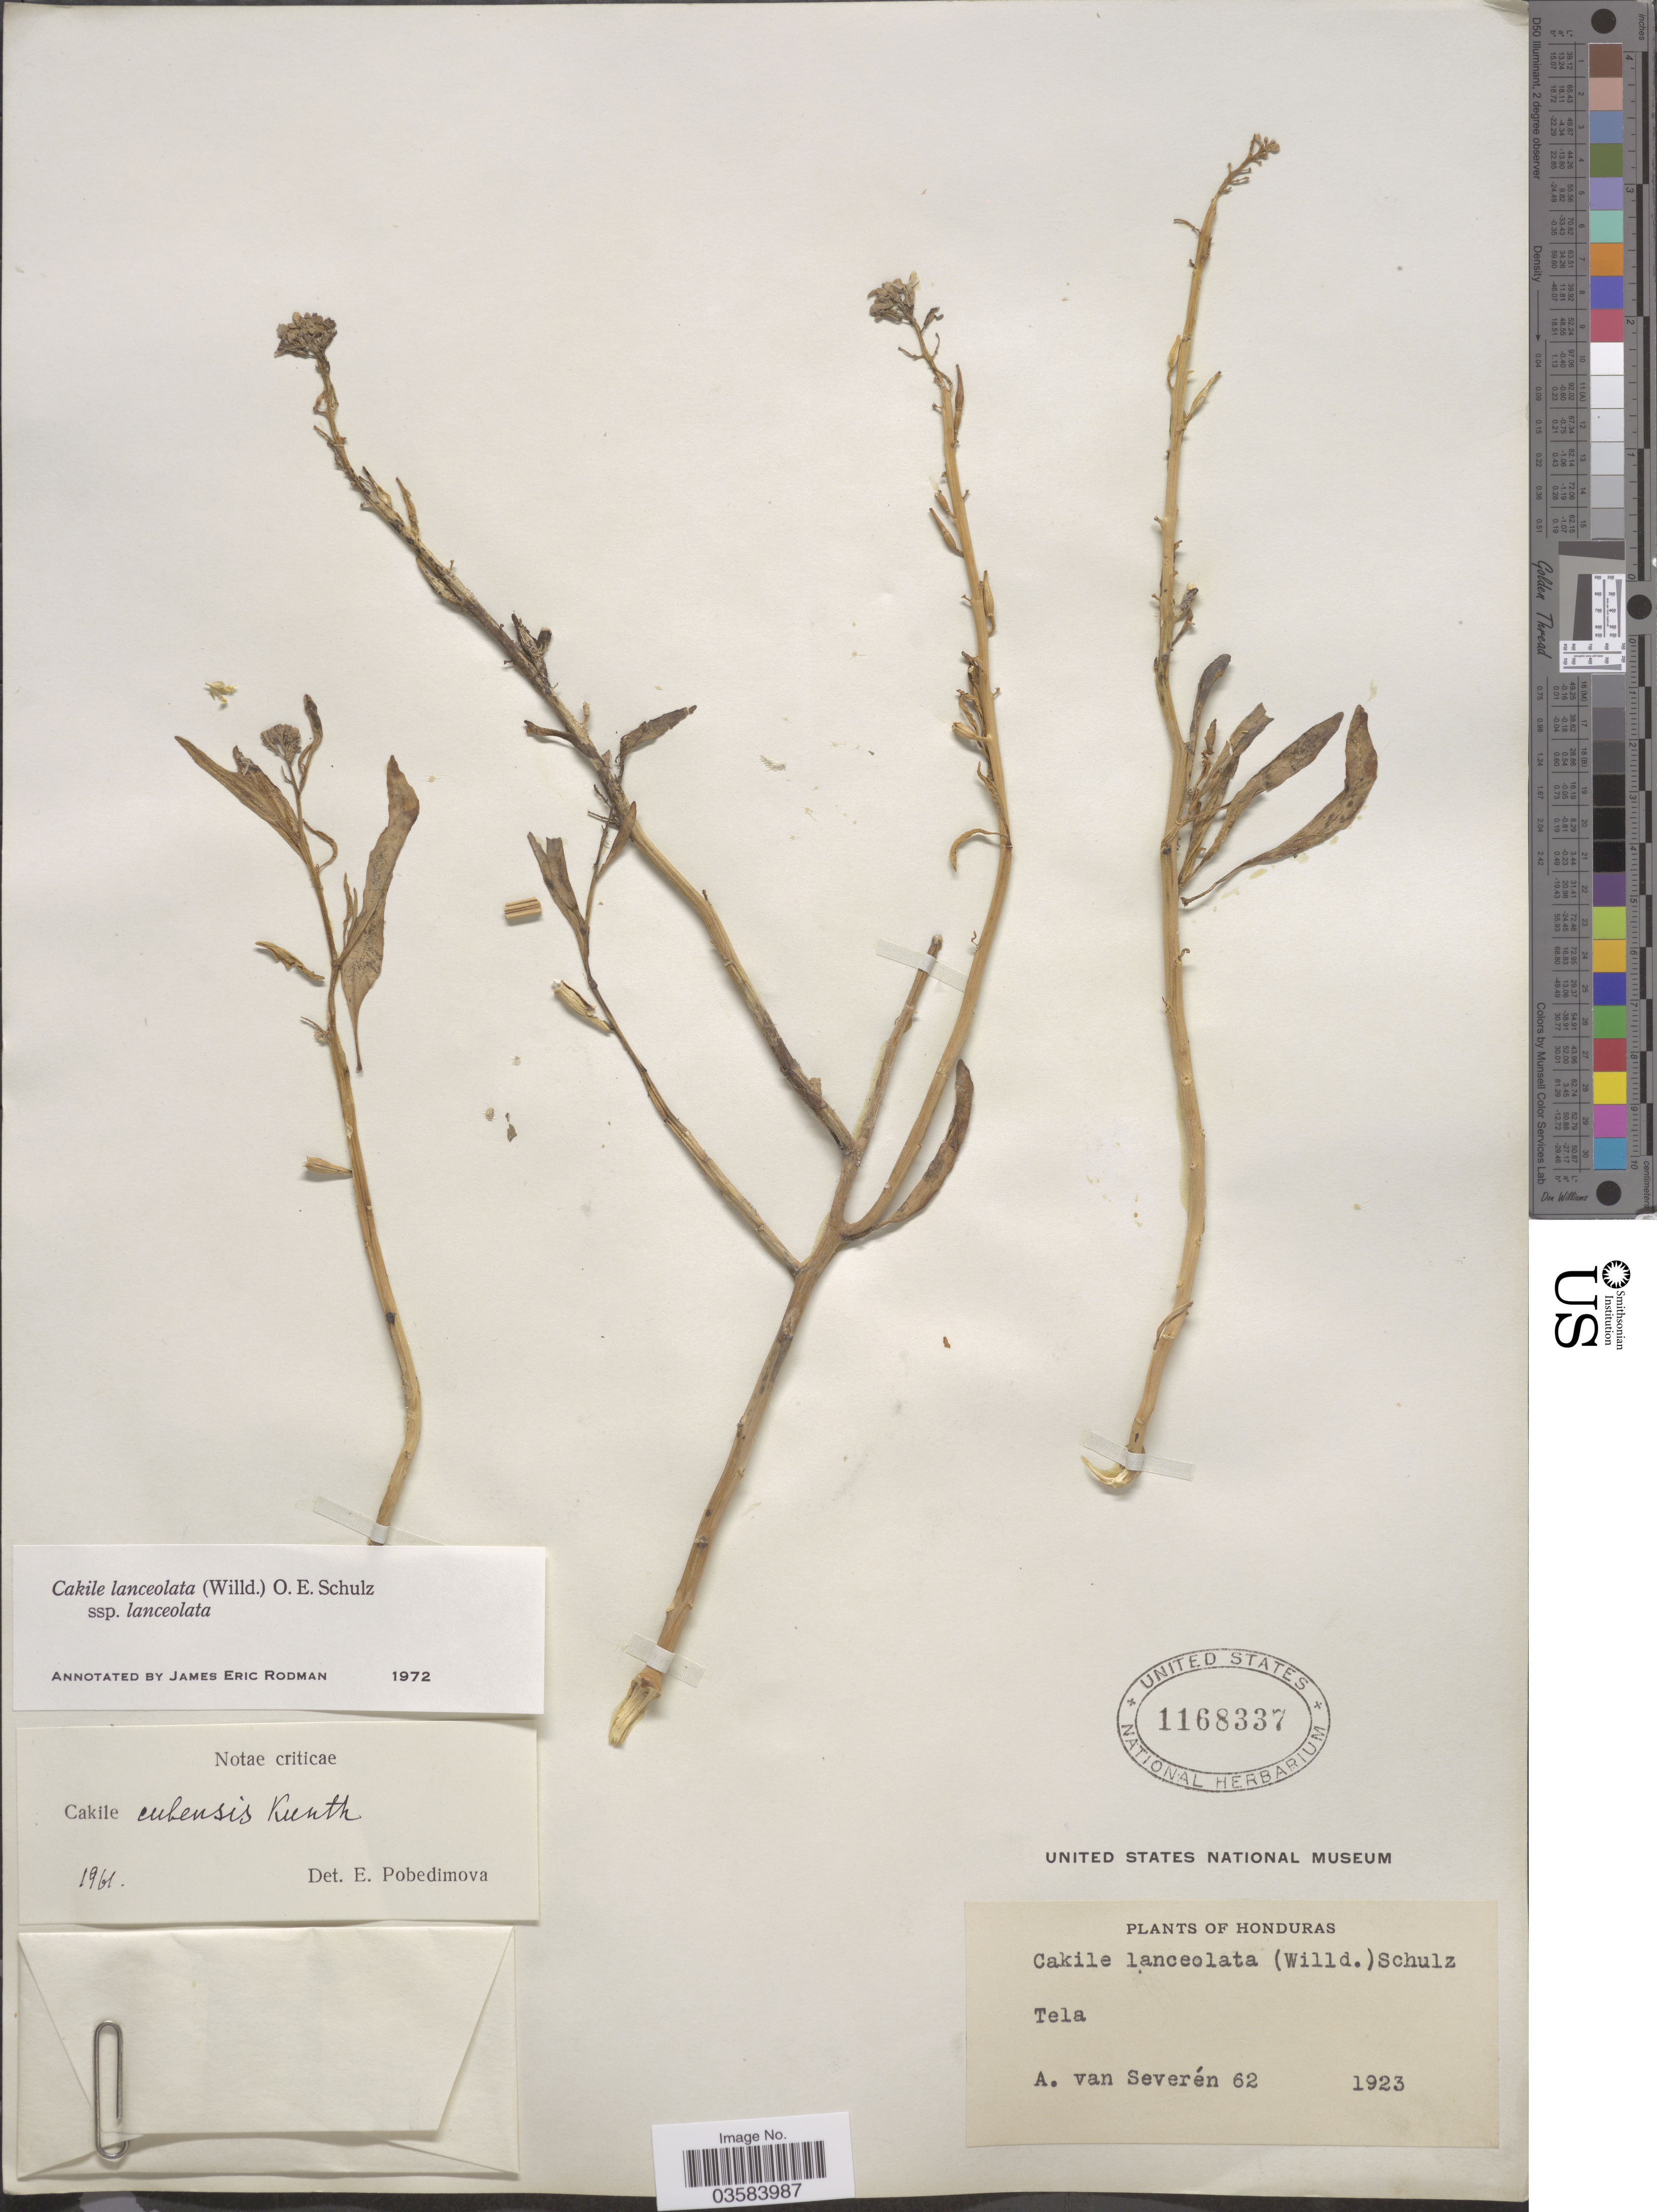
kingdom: Plantae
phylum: Tracheophyta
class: Magnoliopsida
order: Brassicales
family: Brassicaceae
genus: Cakile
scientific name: Cakile lanceolata subsp. lanceolata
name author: (Willd.) O.E. Schulz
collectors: A. Van Severen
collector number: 62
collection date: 1923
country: Honduras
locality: Tela.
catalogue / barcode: US 1168337